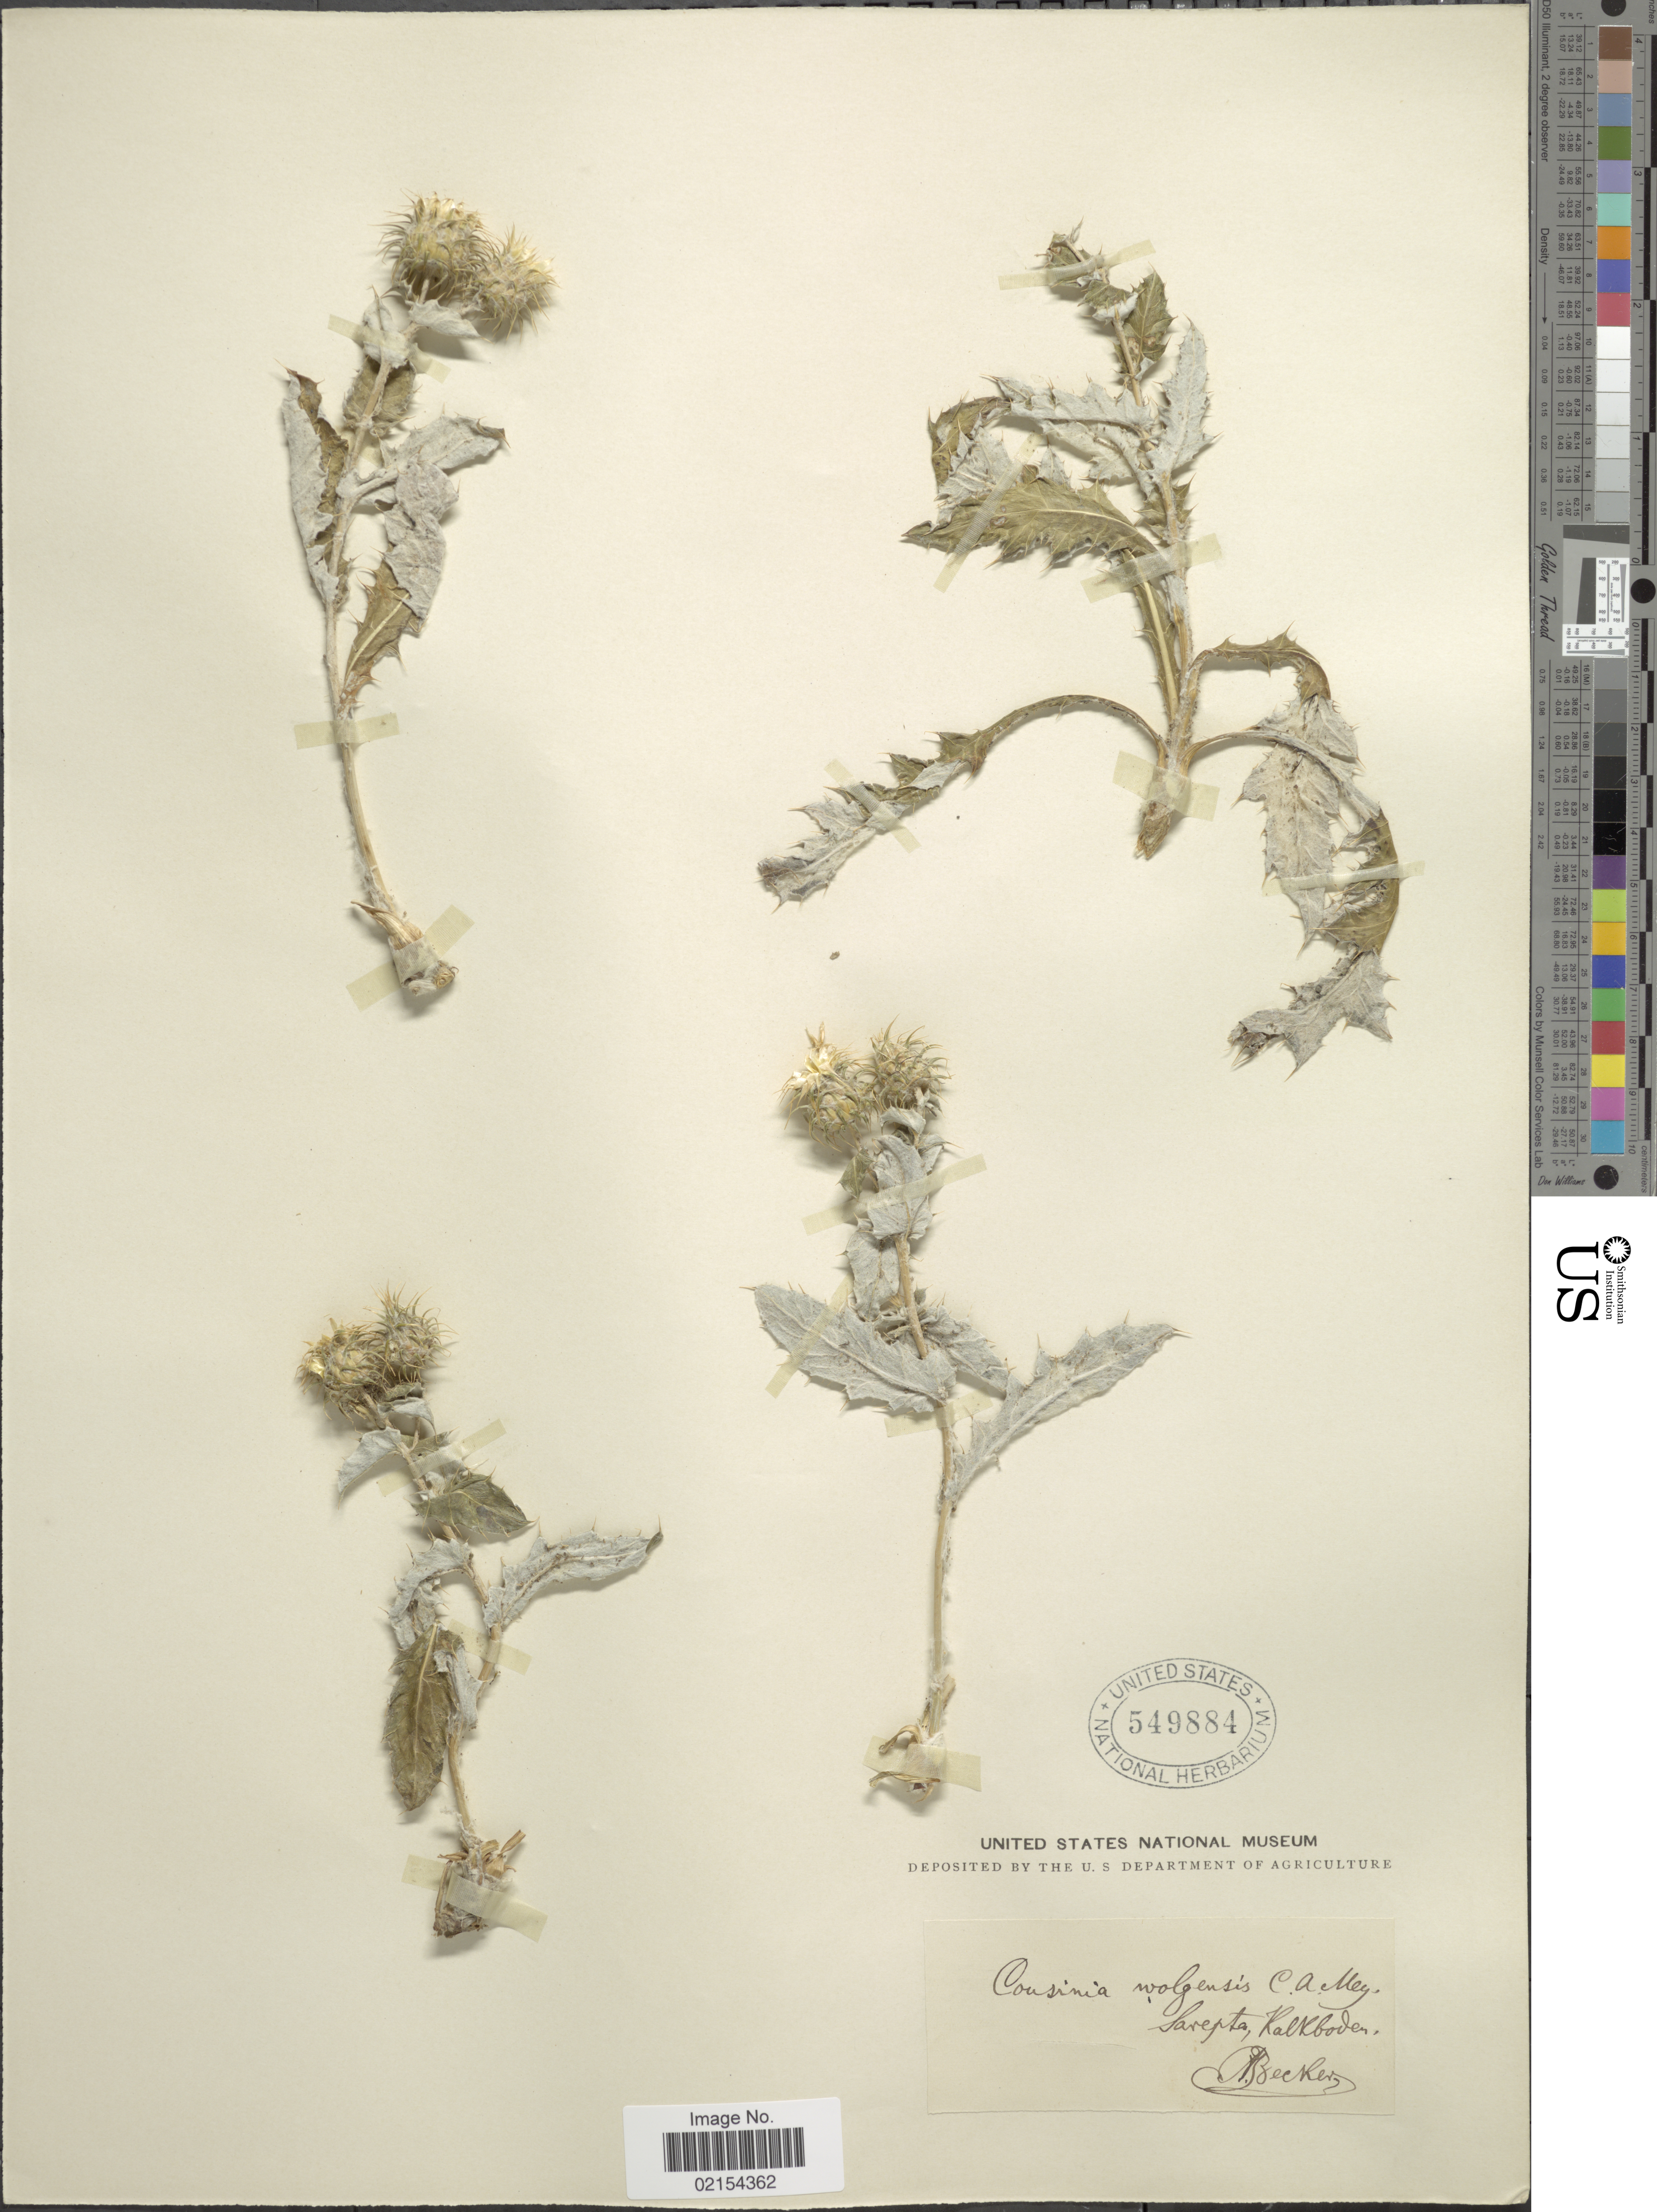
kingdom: Plantae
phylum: Tracheophyta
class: Magnoliopsida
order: Asterales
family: Asteraceae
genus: Cousinia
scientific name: Cousinia wolgensis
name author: C.A. Mey.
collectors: A. Becker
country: Russian Federation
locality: Sarepta, Kalkboden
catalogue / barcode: US 549884